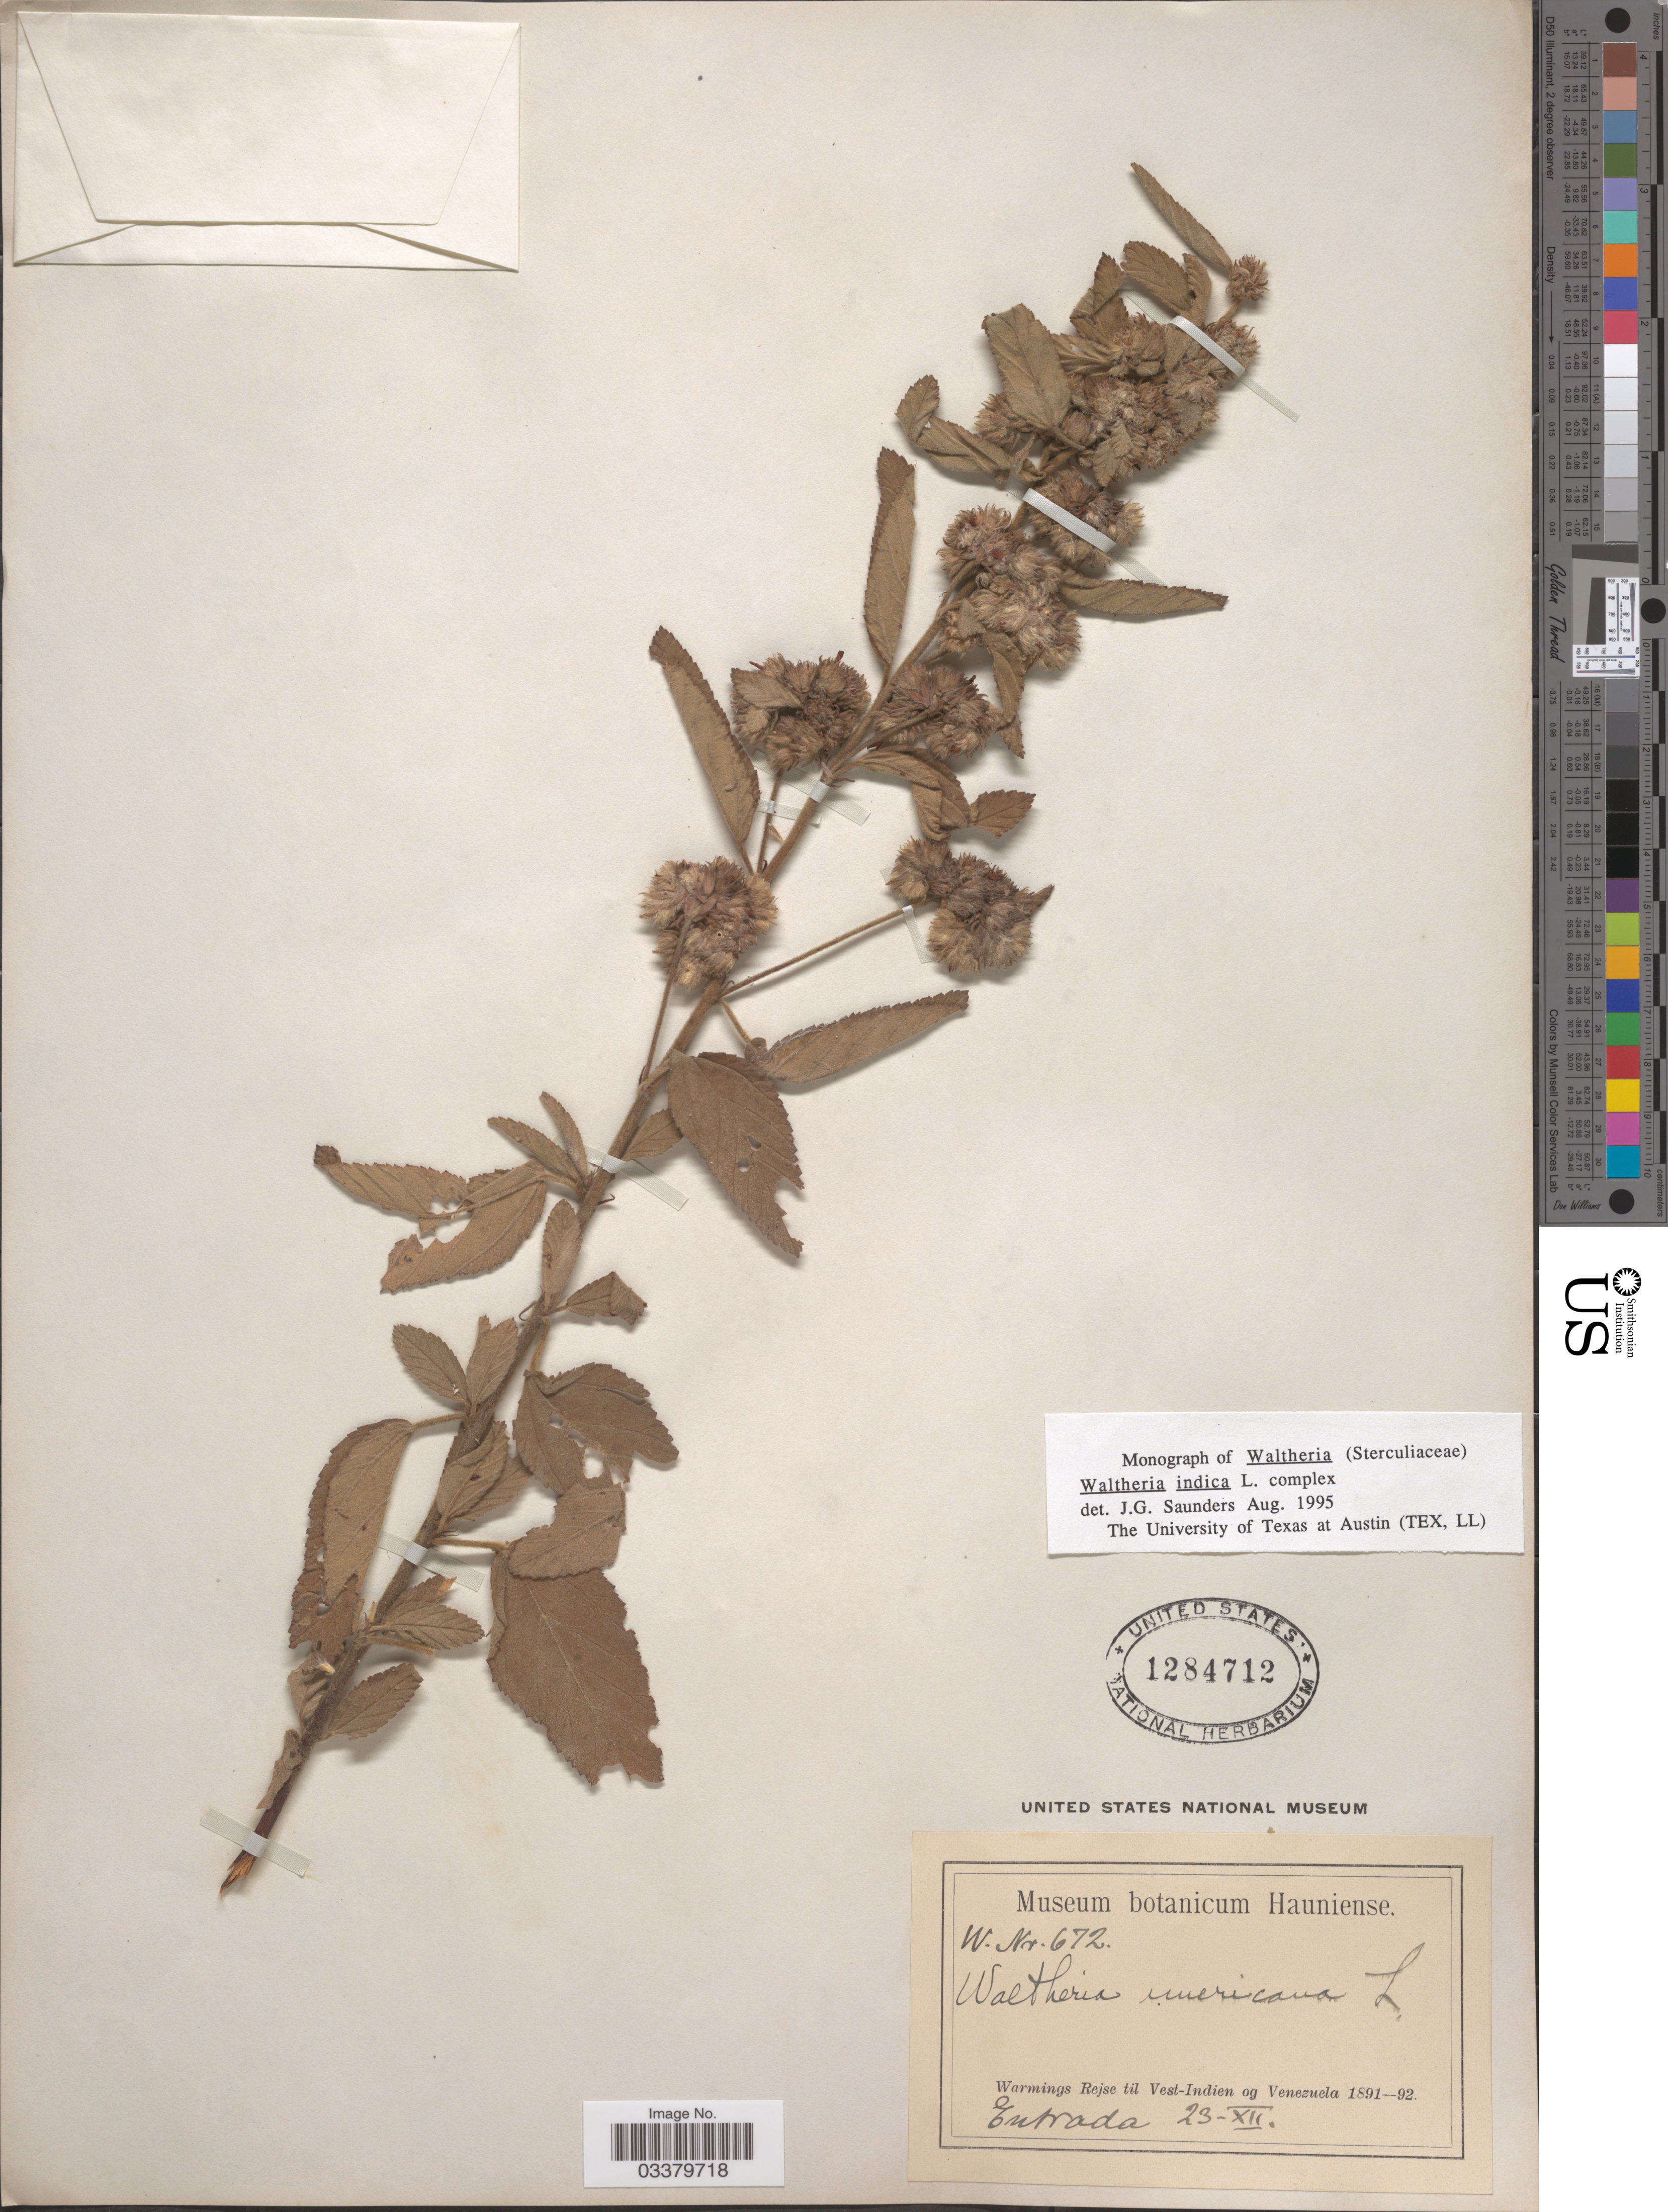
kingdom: Plantae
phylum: Tracheophyta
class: Magnoliopsida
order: Malvales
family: Malvaceae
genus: Waltheria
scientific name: Waltheria indica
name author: L.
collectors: -. Warmings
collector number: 672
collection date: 1891-12-23/1892-12-23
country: Venezuela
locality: Entrada. Vest-Indien og Venezuela.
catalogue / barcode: US 1284712